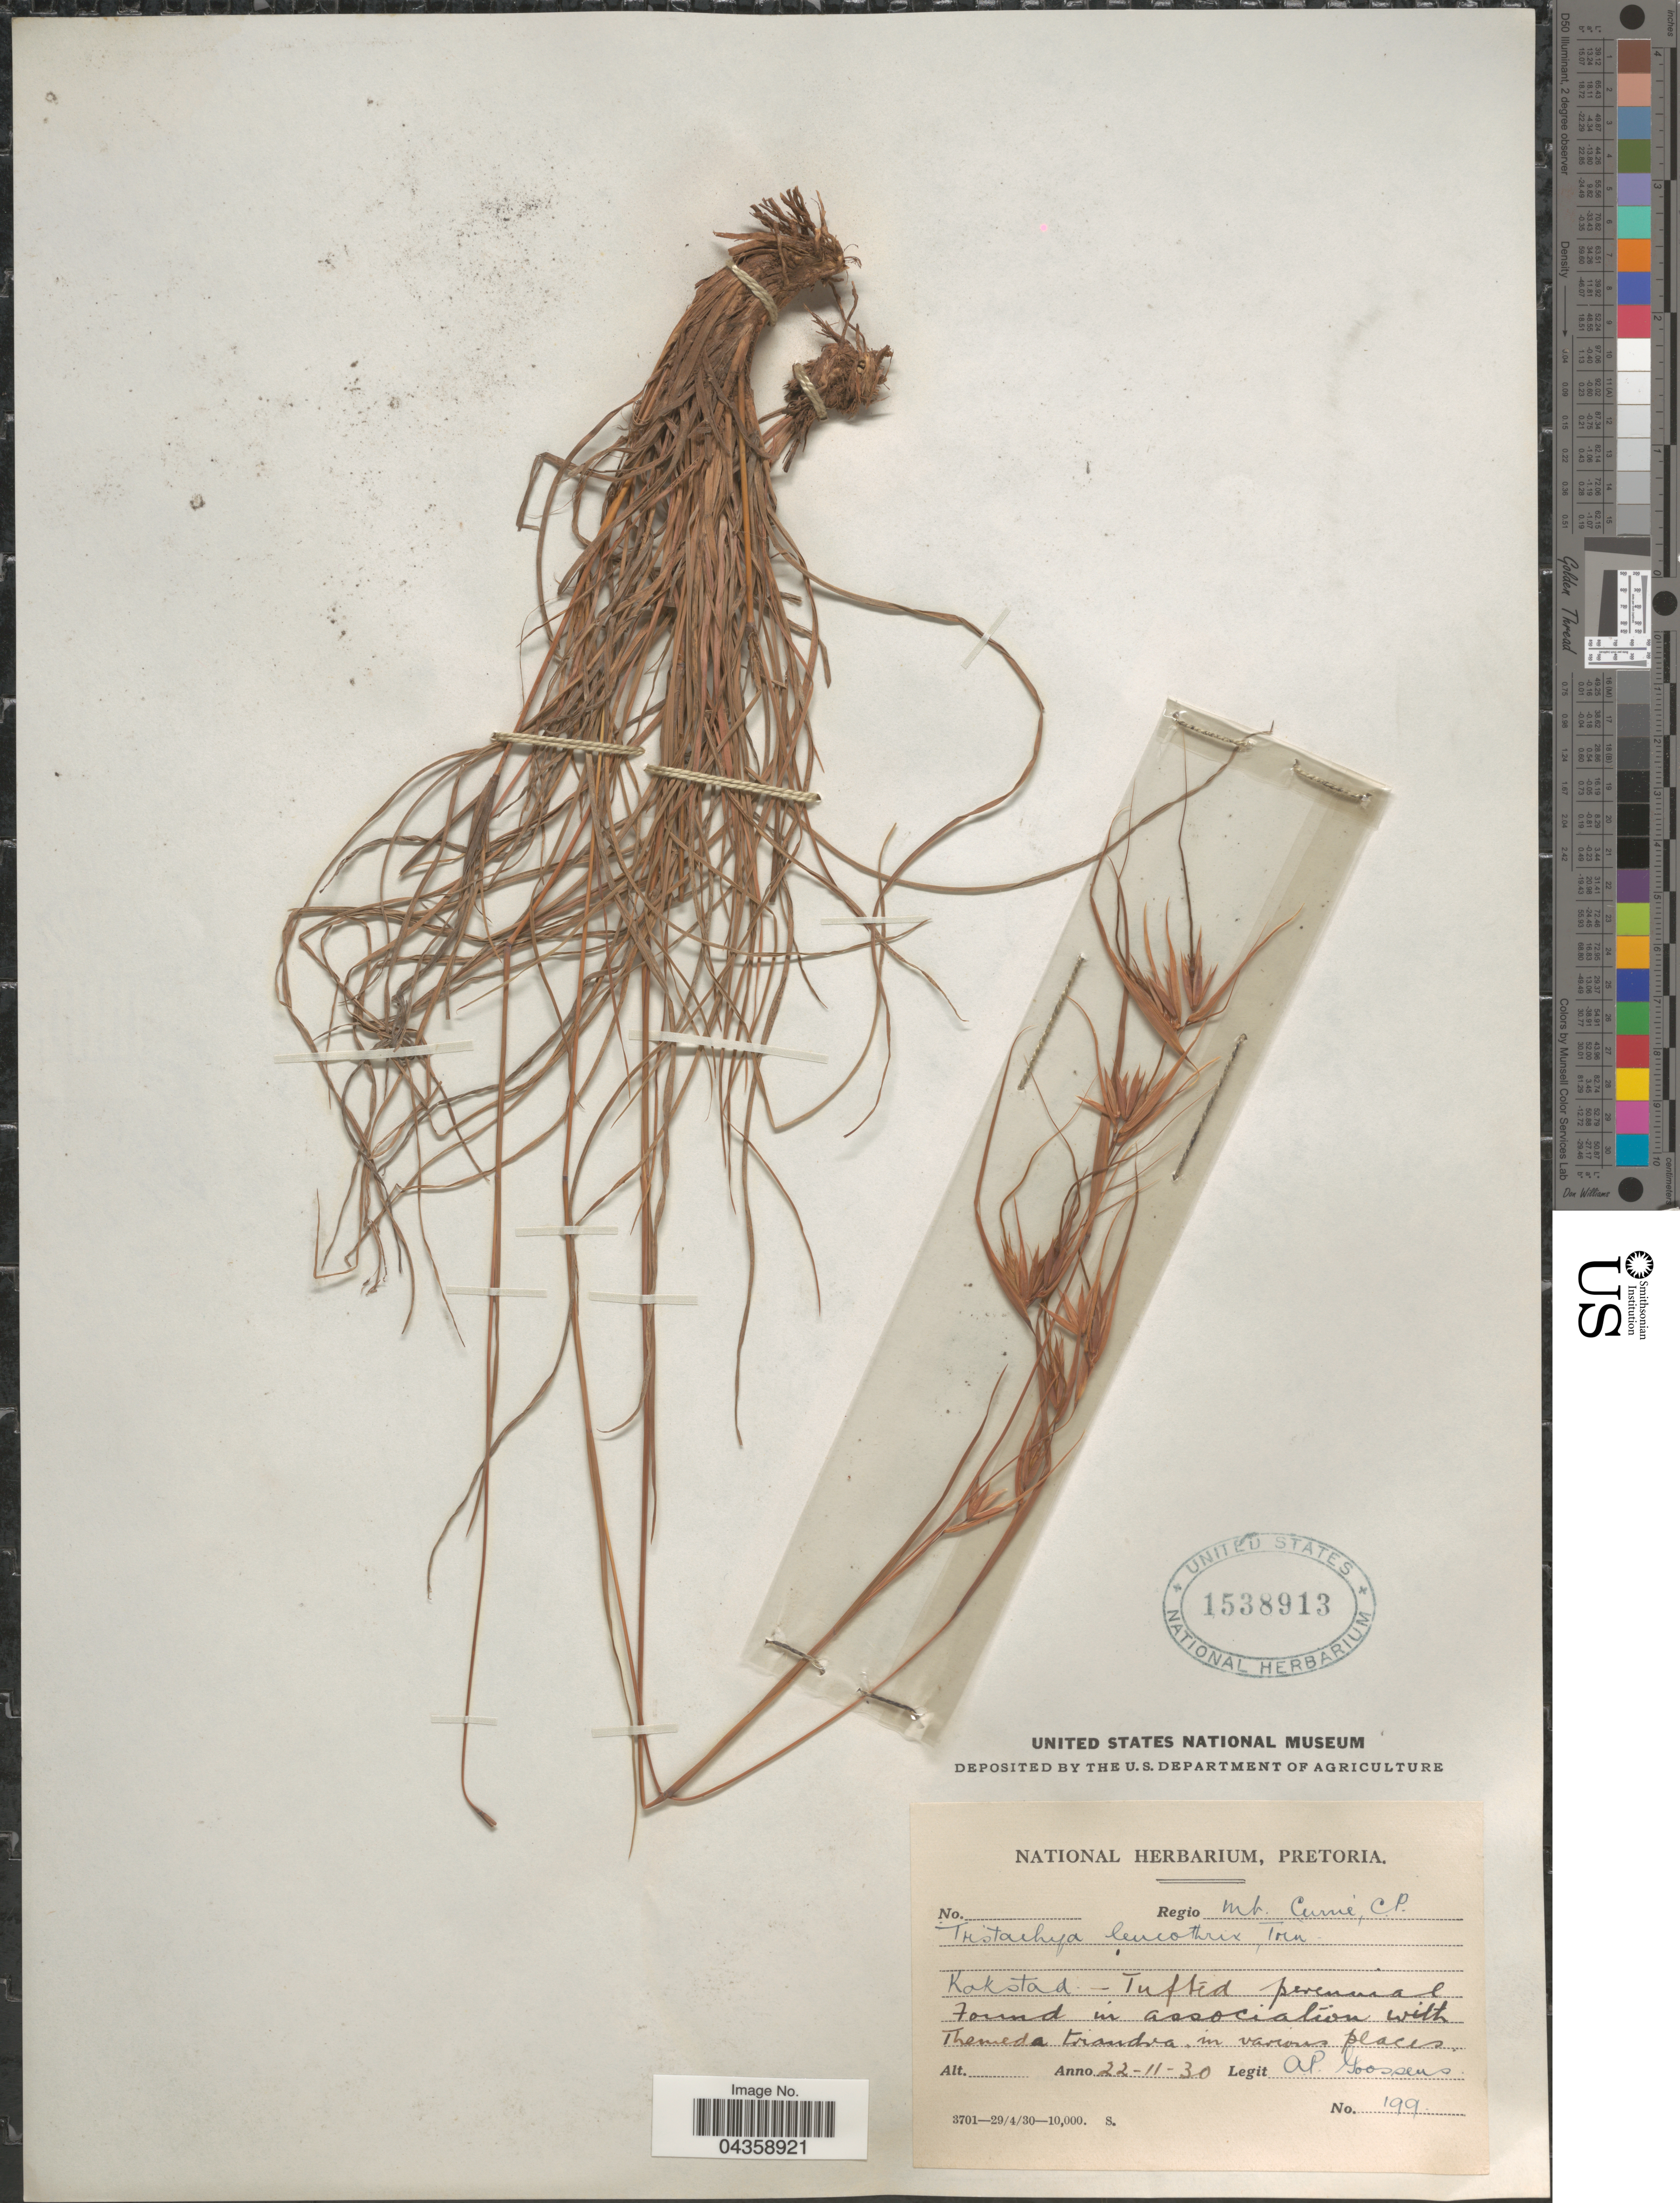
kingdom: Plantae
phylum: Tracheophyta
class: Liliopsida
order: Poales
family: Poaceae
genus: Themeda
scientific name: Themeda triandra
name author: Forssk.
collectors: A. P. G. Goossens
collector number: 199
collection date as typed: Transcribed d/m/y: 22/11/30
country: South Africa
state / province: KwaZulu-Natal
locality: Regio Mt. Currie. Kokstad.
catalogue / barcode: US 1538913